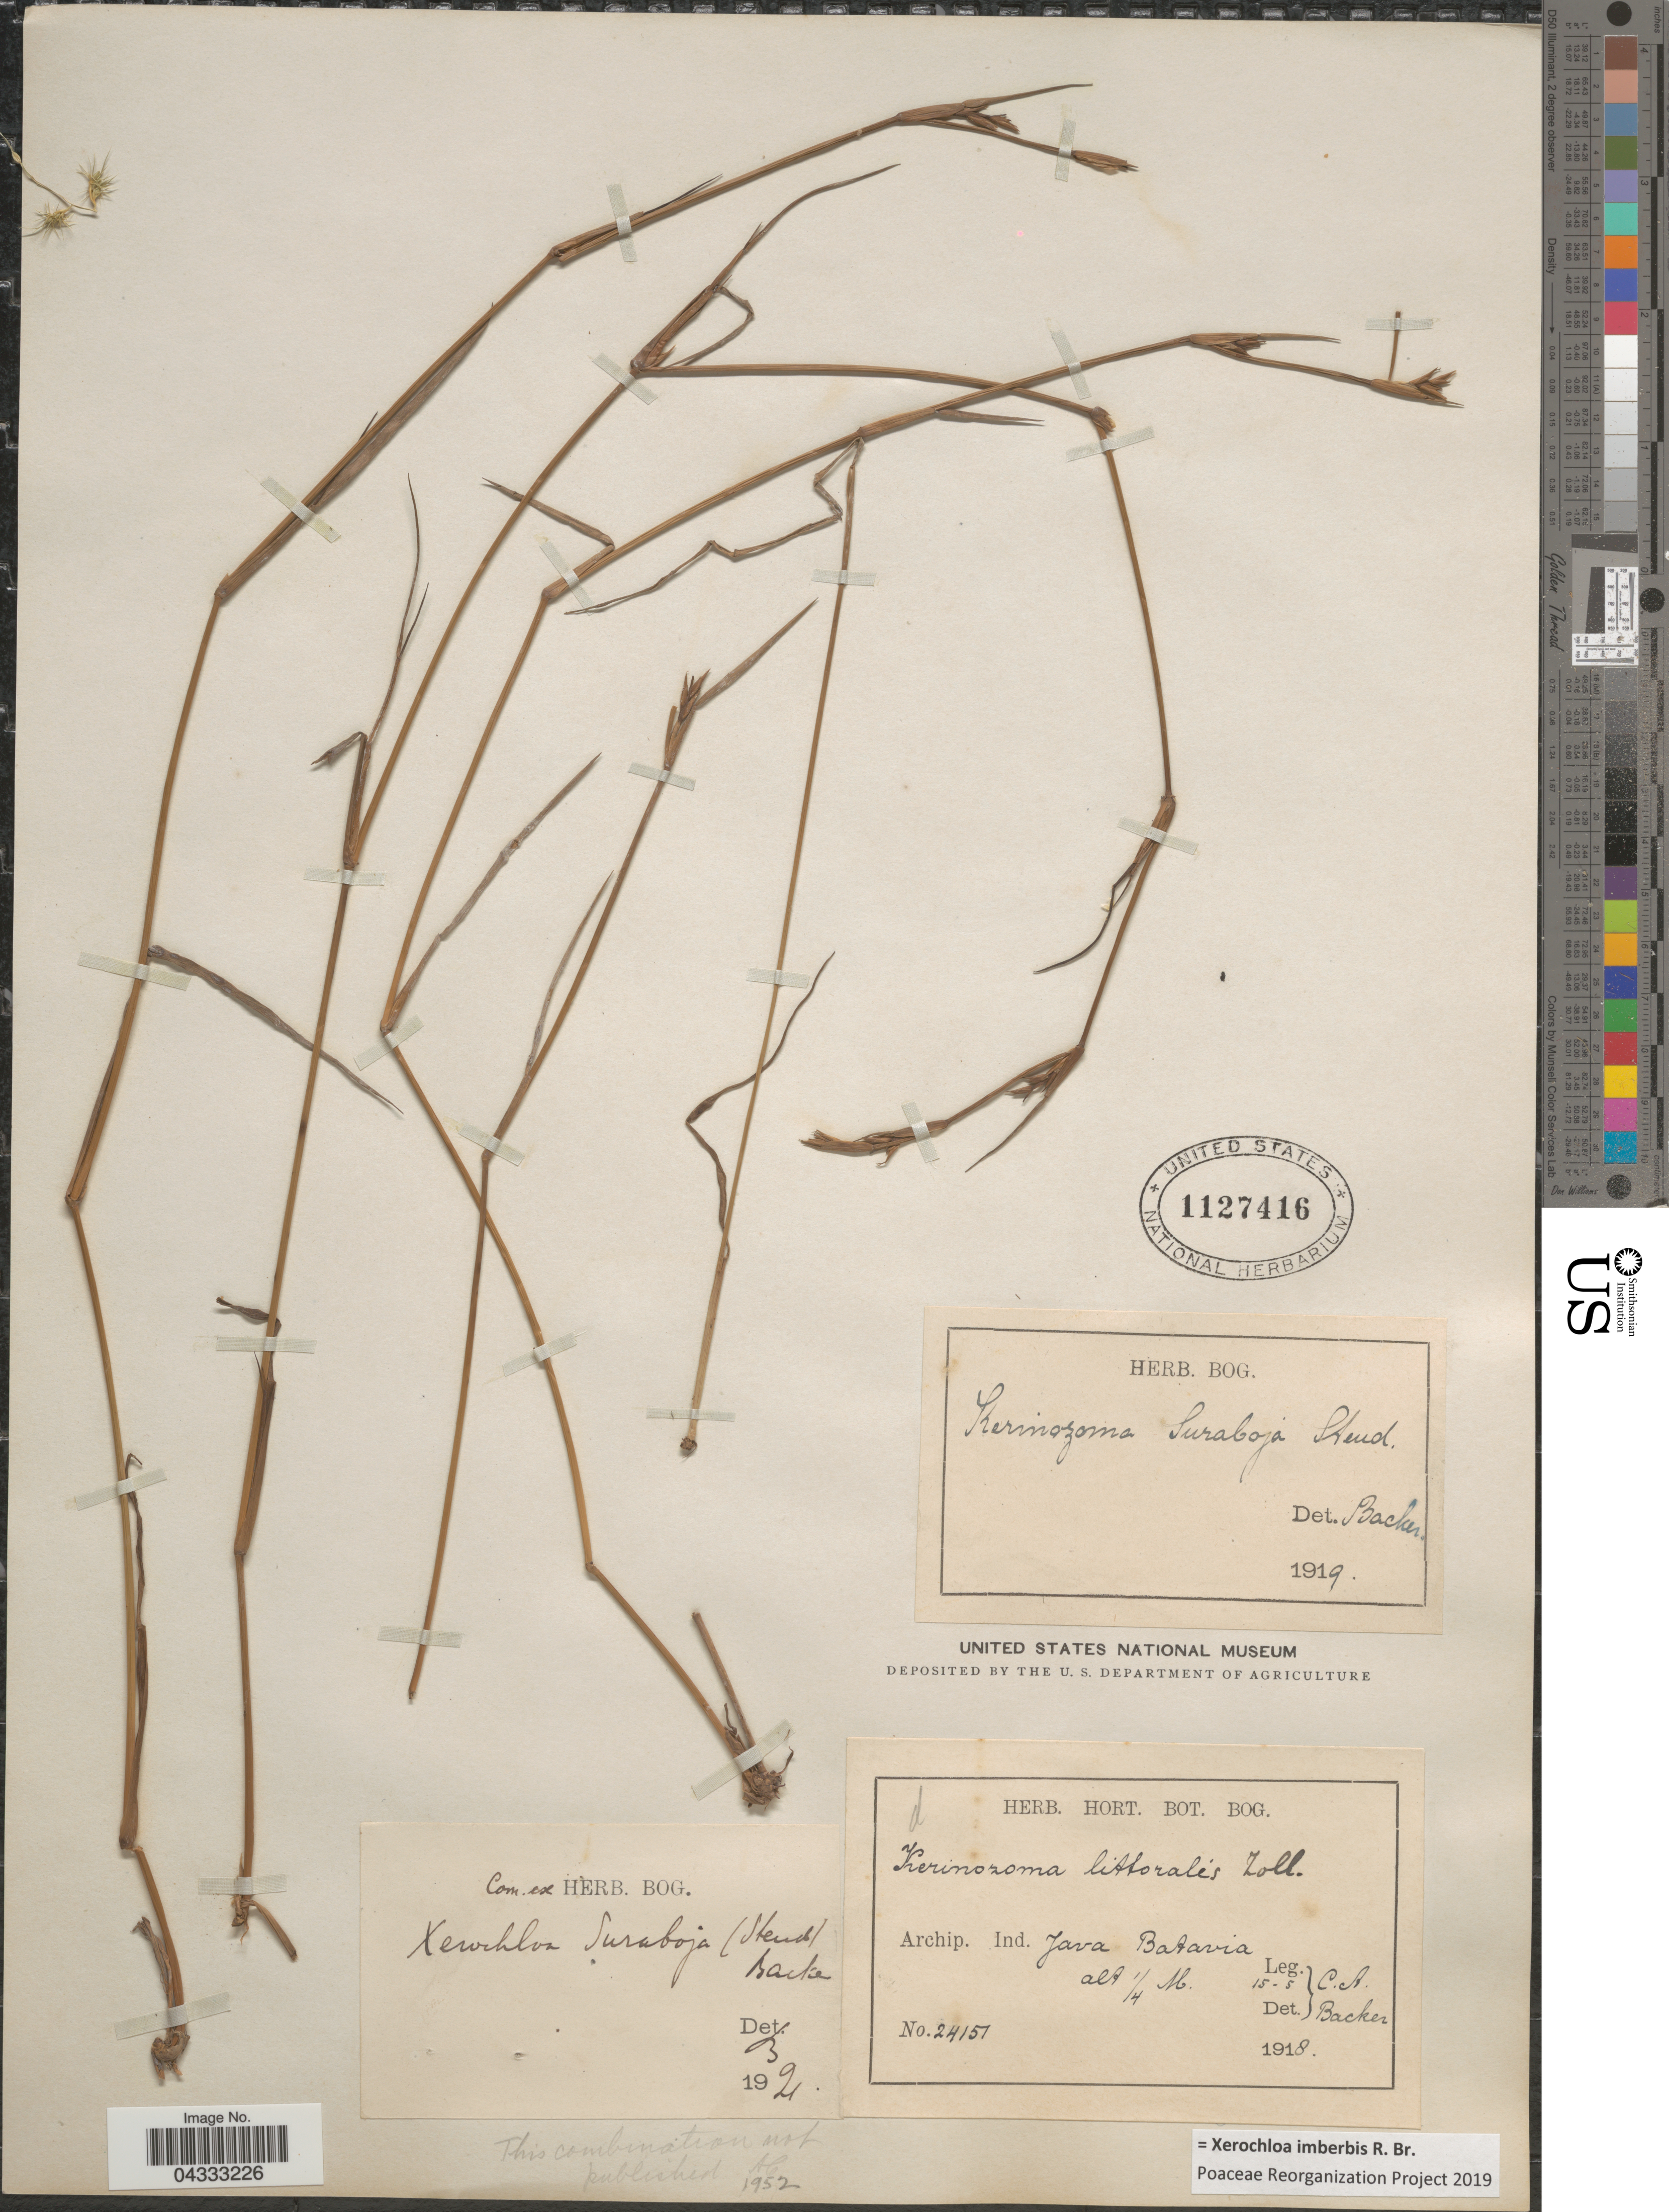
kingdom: Plantae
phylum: Tracheophyta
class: Liliopsida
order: Poales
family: Poaceae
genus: Xerochloa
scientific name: Xerochloa imberbis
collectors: C. A. Backer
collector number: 24151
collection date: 1918-05-15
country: Indonesia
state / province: Java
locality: Archip. Ind. Java. Batavia.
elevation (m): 0.25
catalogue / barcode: US 1127416